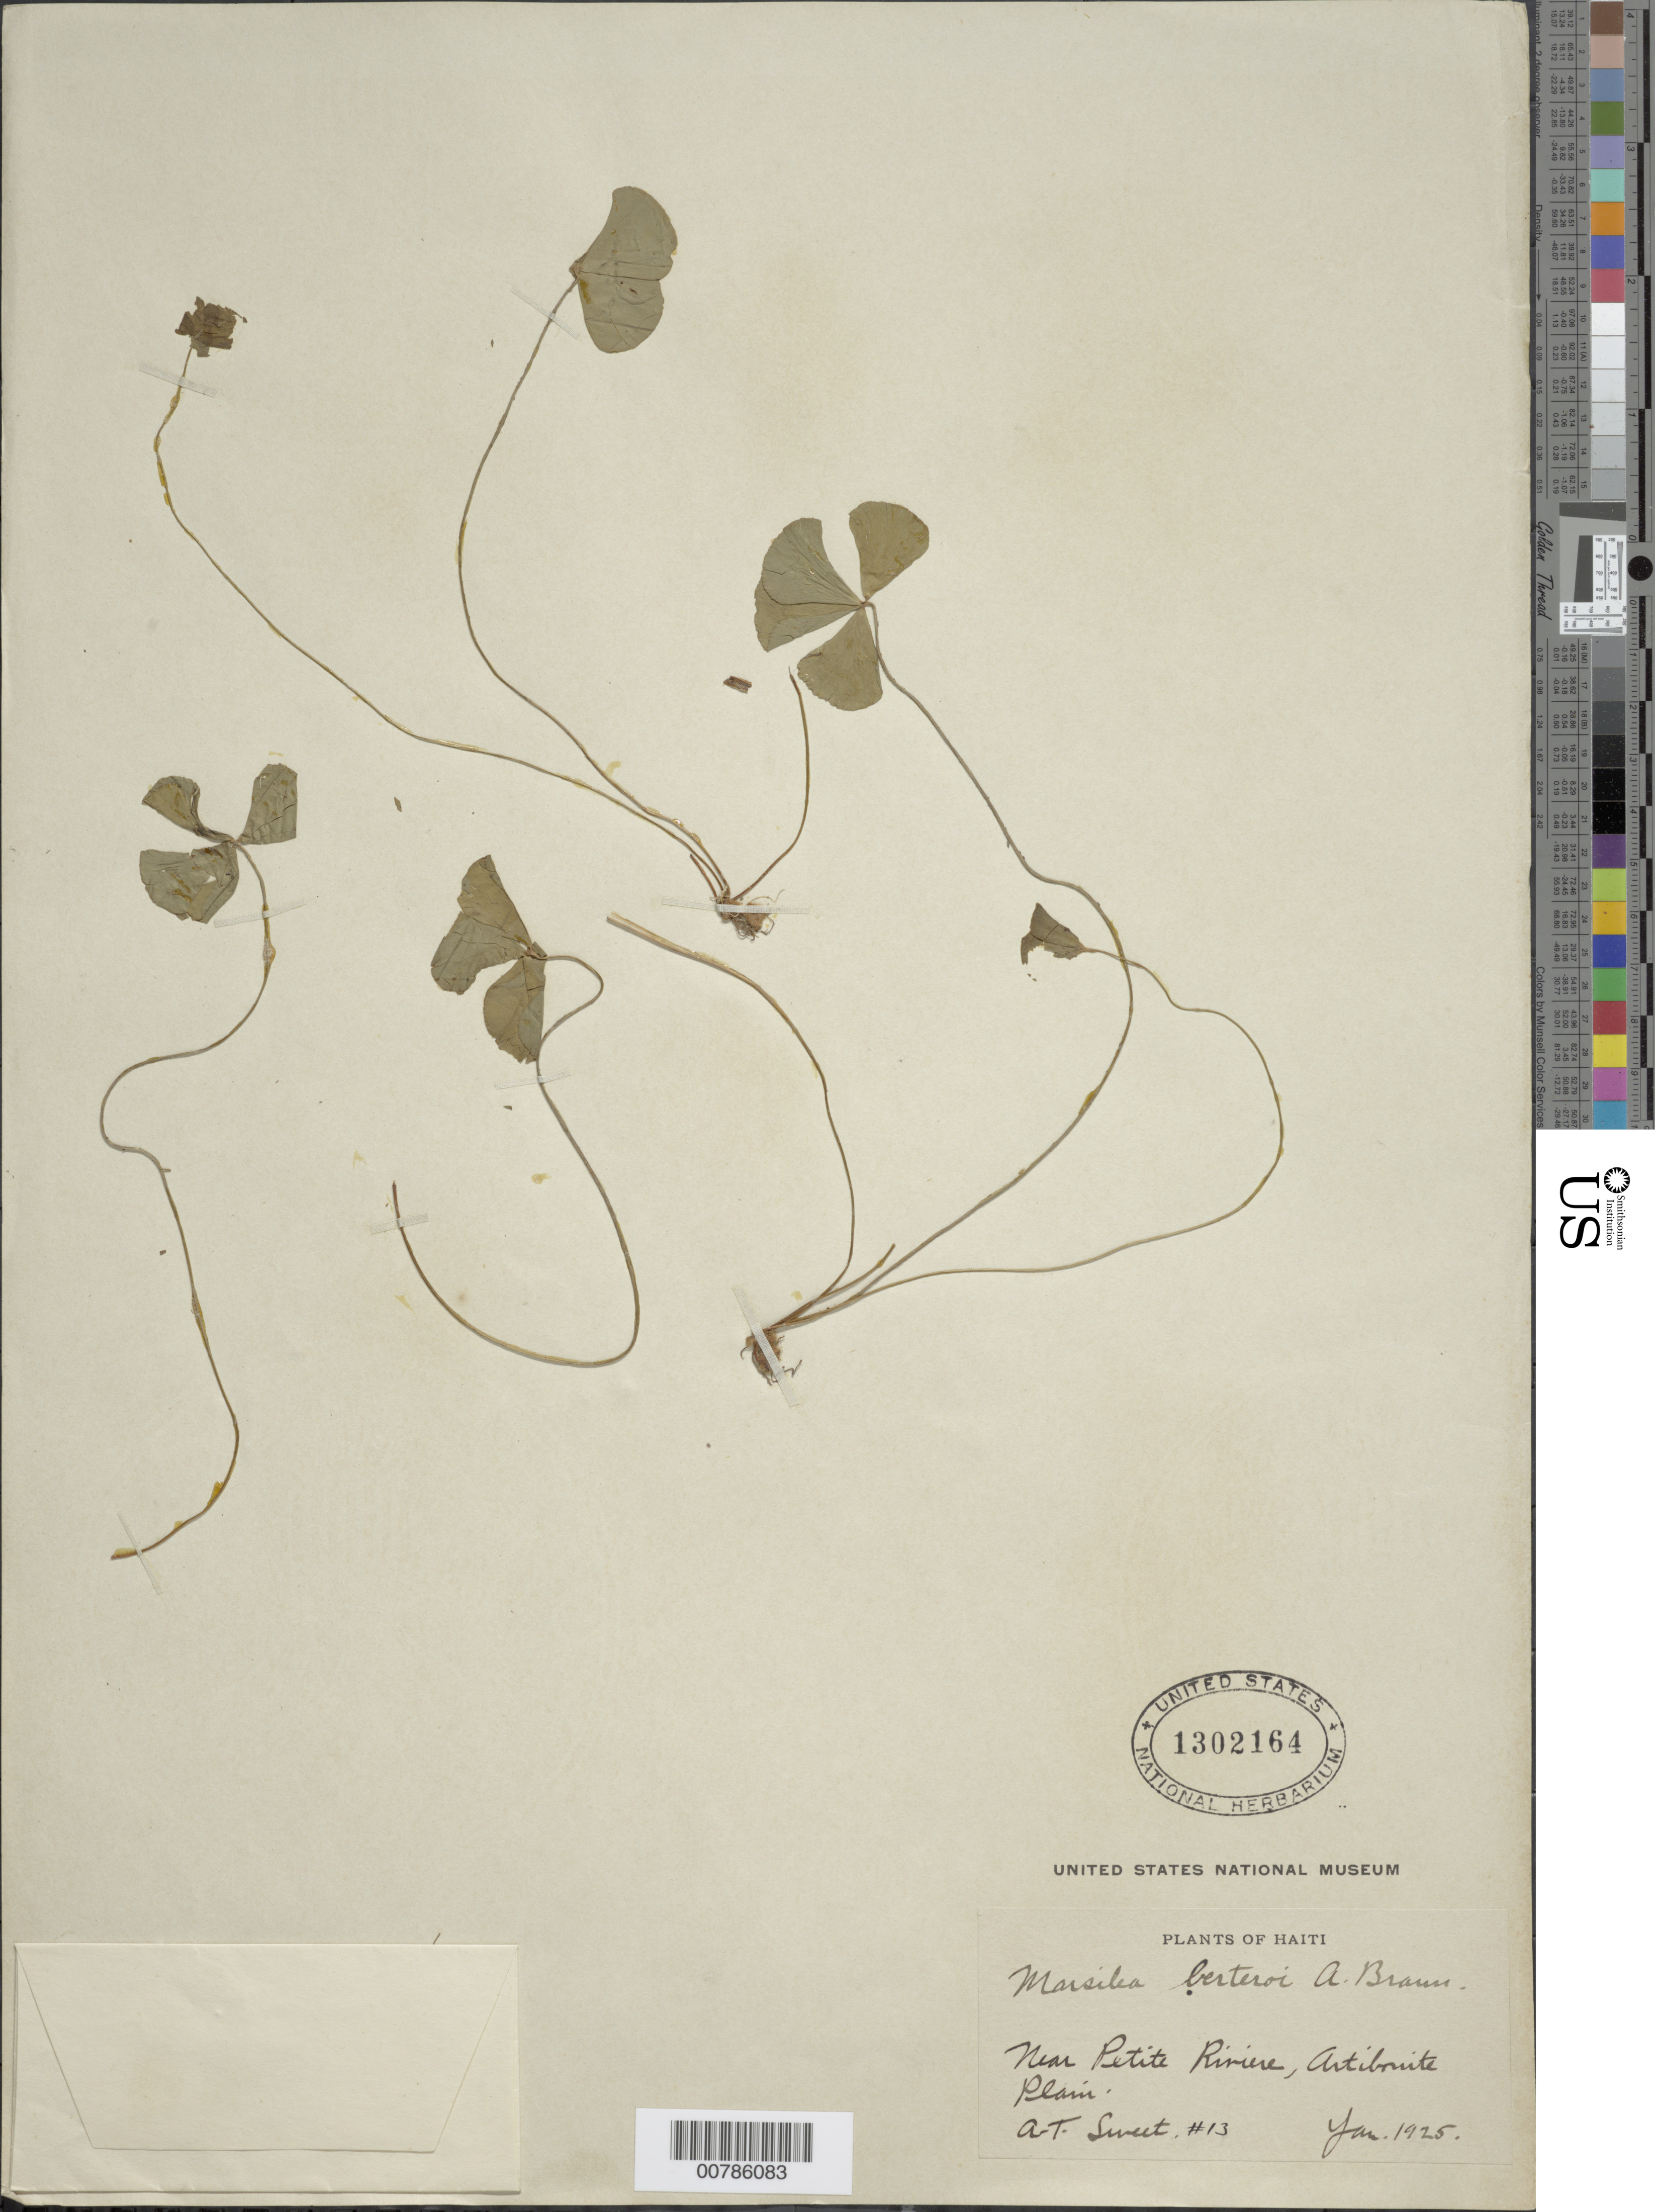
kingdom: Plantae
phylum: Tracheophyta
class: Polypodiopsida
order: Salviniales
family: Marsileaceae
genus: Marsilea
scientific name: Marsilea polycarpa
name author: Hook. & Grev.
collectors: A. T. Sweet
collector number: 13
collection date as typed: Jan 1925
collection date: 1925-01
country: Haiti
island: Hispaniola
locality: Artibonite Plain, near Petite Riviere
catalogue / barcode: US 1302164